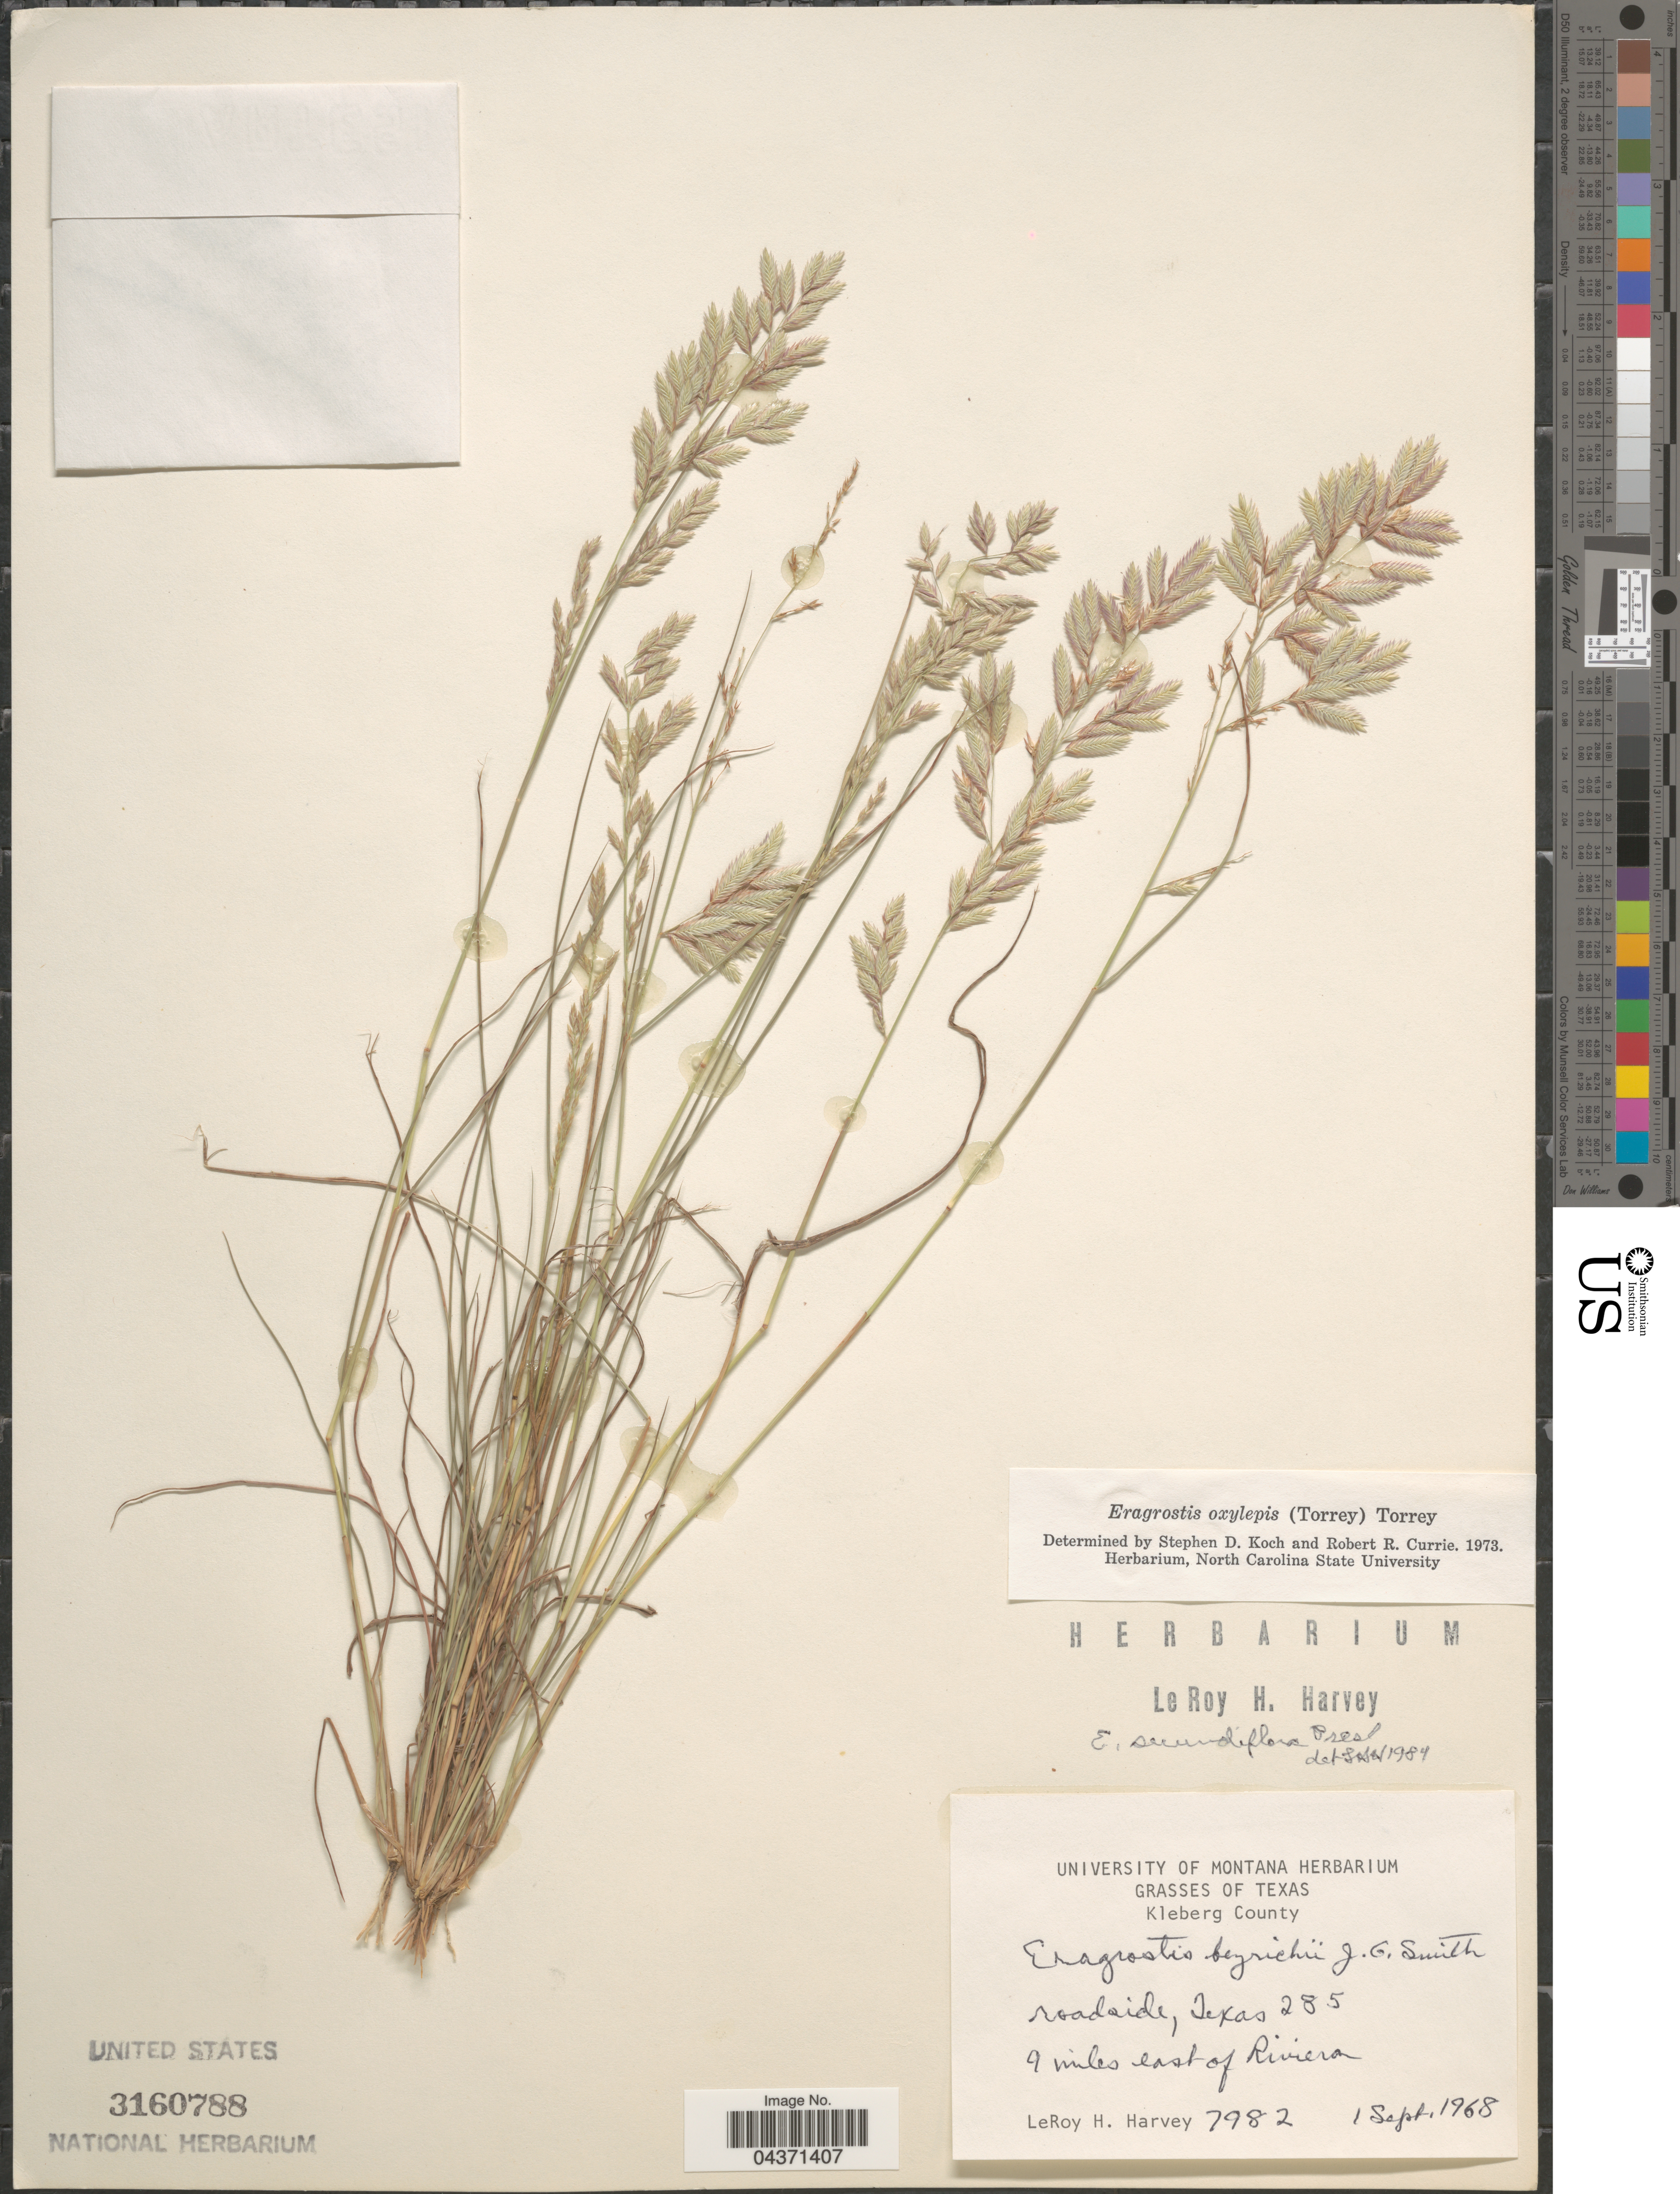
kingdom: Plantae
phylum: Tracheophyta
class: Liliopsida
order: Poales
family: Poaceae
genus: Eragrostis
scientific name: Eragrostis secundiflora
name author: J. Presl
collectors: L. H. Harvey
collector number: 7982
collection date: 1968-09-01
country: United States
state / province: Texas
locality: Kleberg County. Roadside, Texas 285. 9 miles east of Riviera.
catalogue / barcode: US 3160788